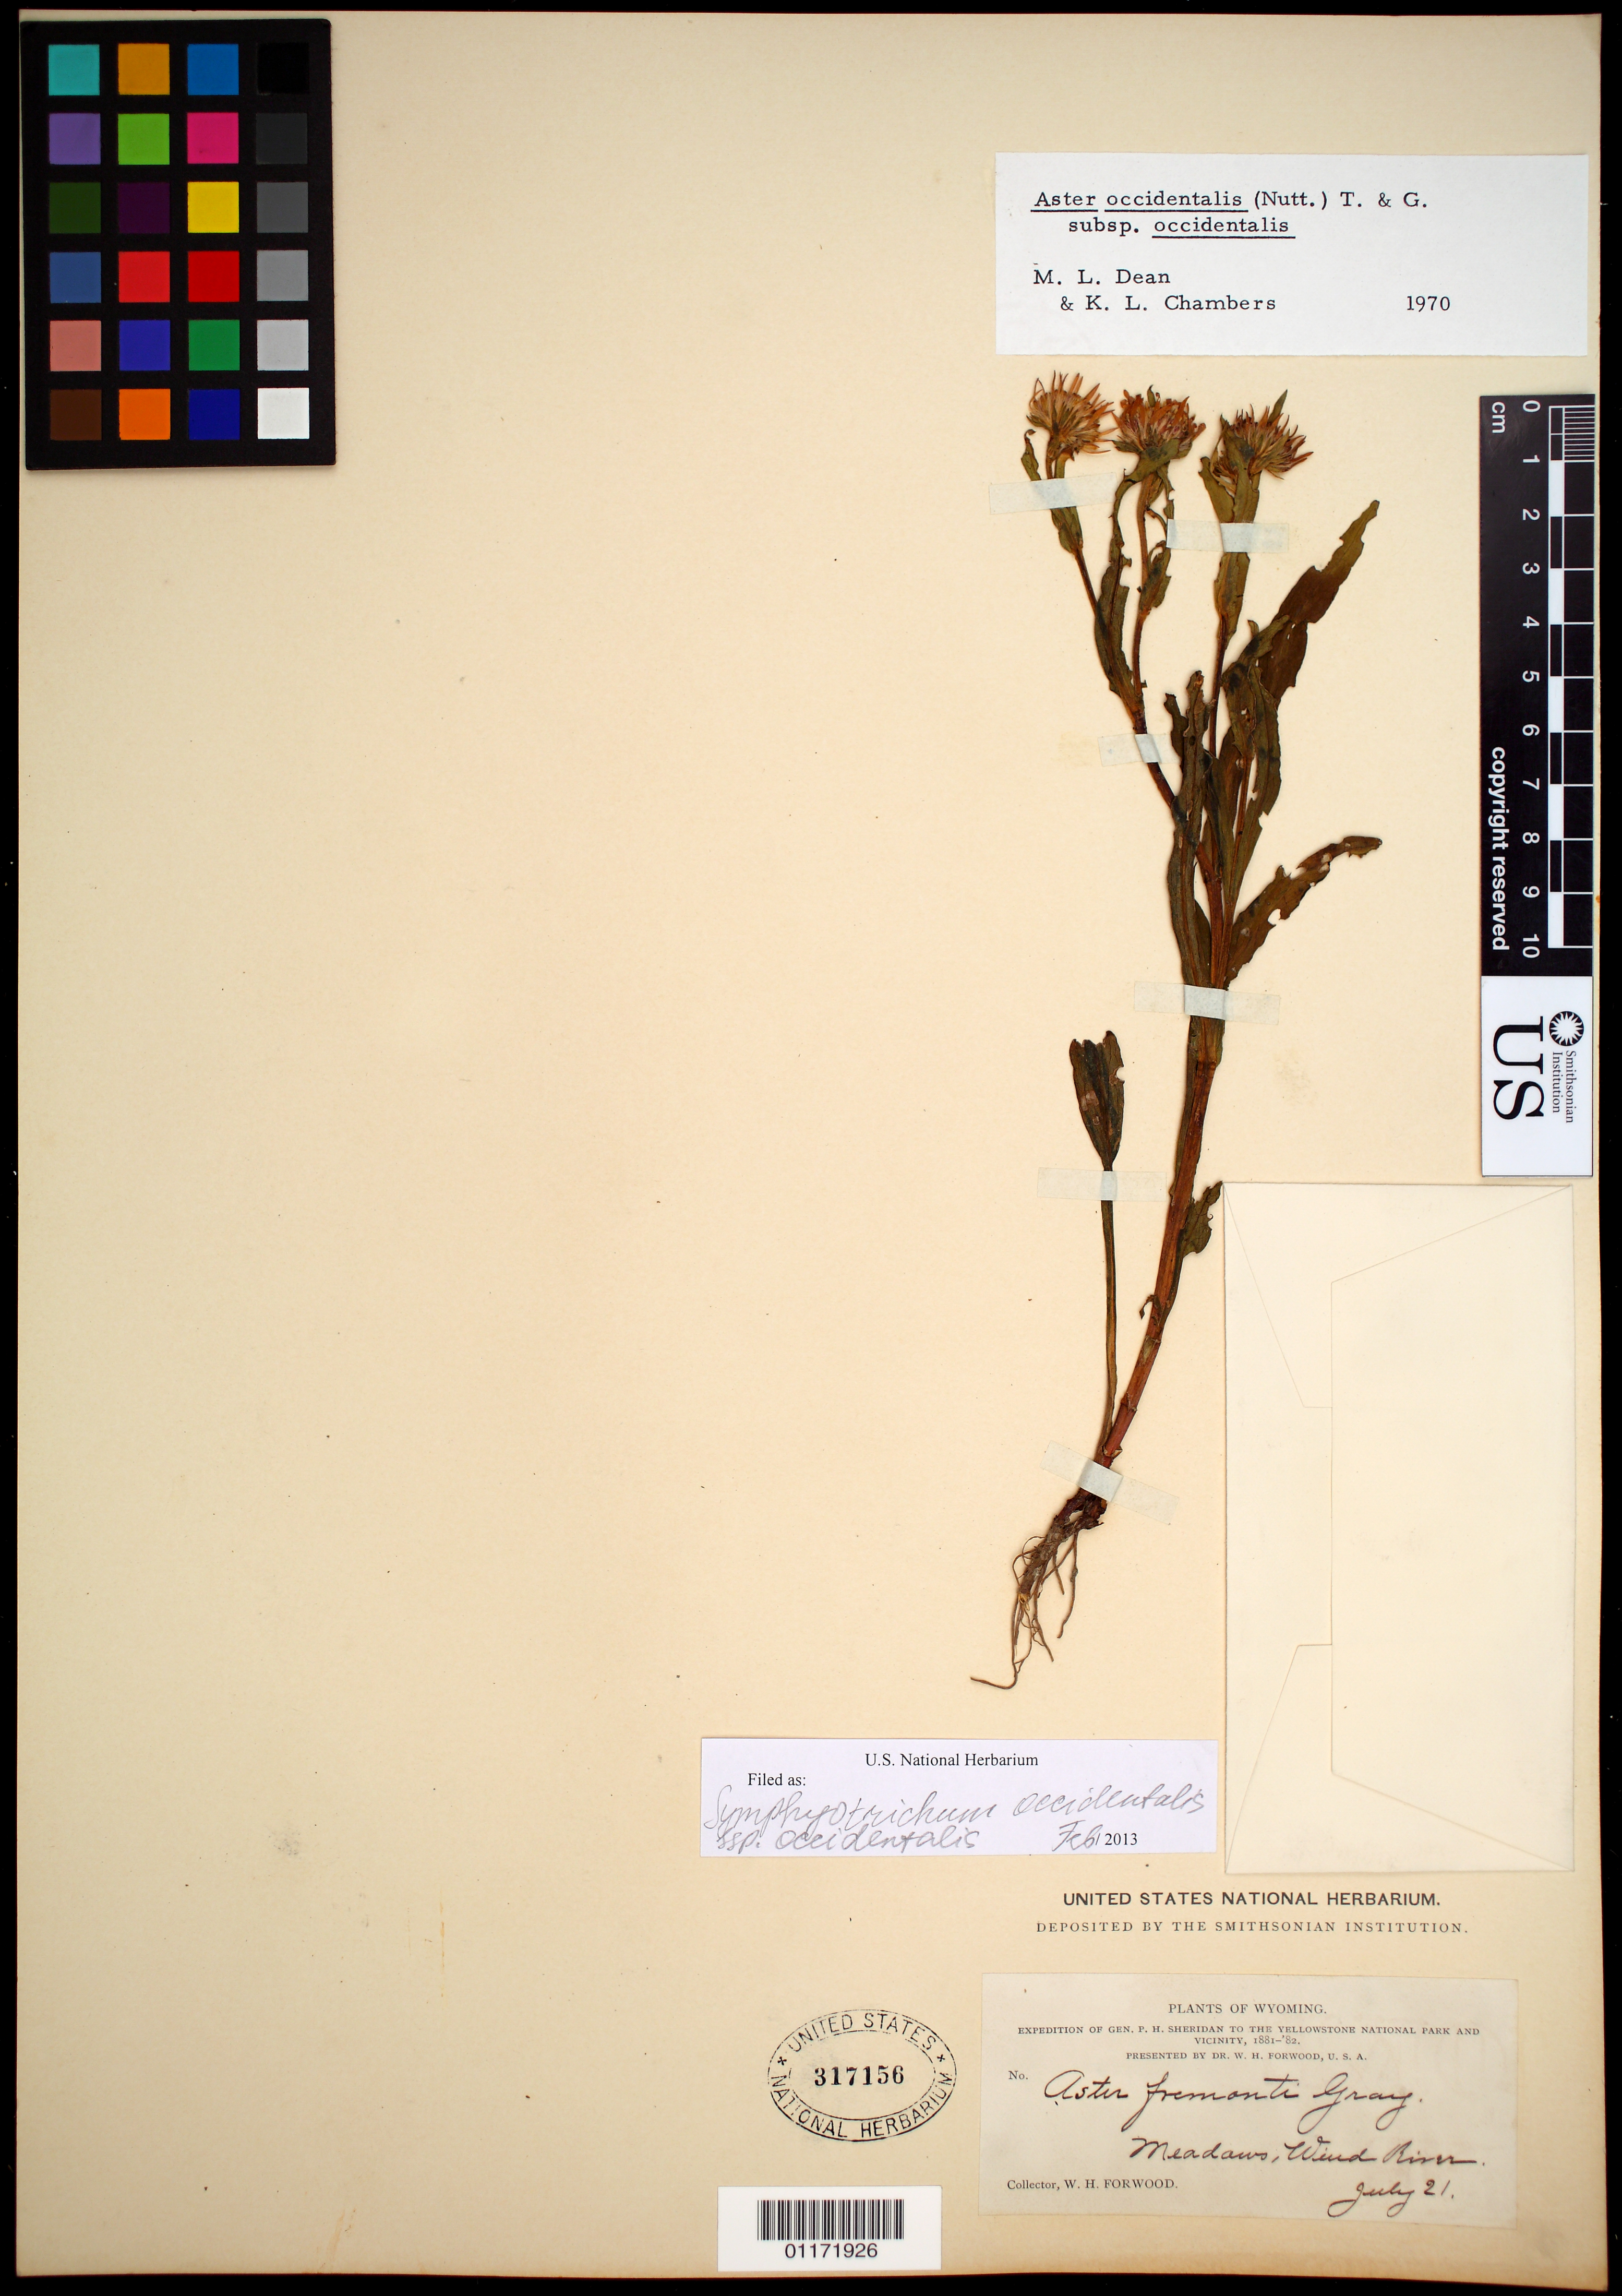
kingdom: Plantae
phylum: Tracheophyta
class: Magnoliopsida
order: Asterales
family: Asteraceae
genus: Symphyotrichum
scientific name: Symphyotrichum spathulatum var. spathulatum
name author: (Lindl.) G.L. Nesom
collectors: W. Forwood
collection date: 1881-07-21 or 1882-07-21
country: United States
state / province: Wyoming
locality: Meadows, Wind River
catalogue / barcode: US 317156